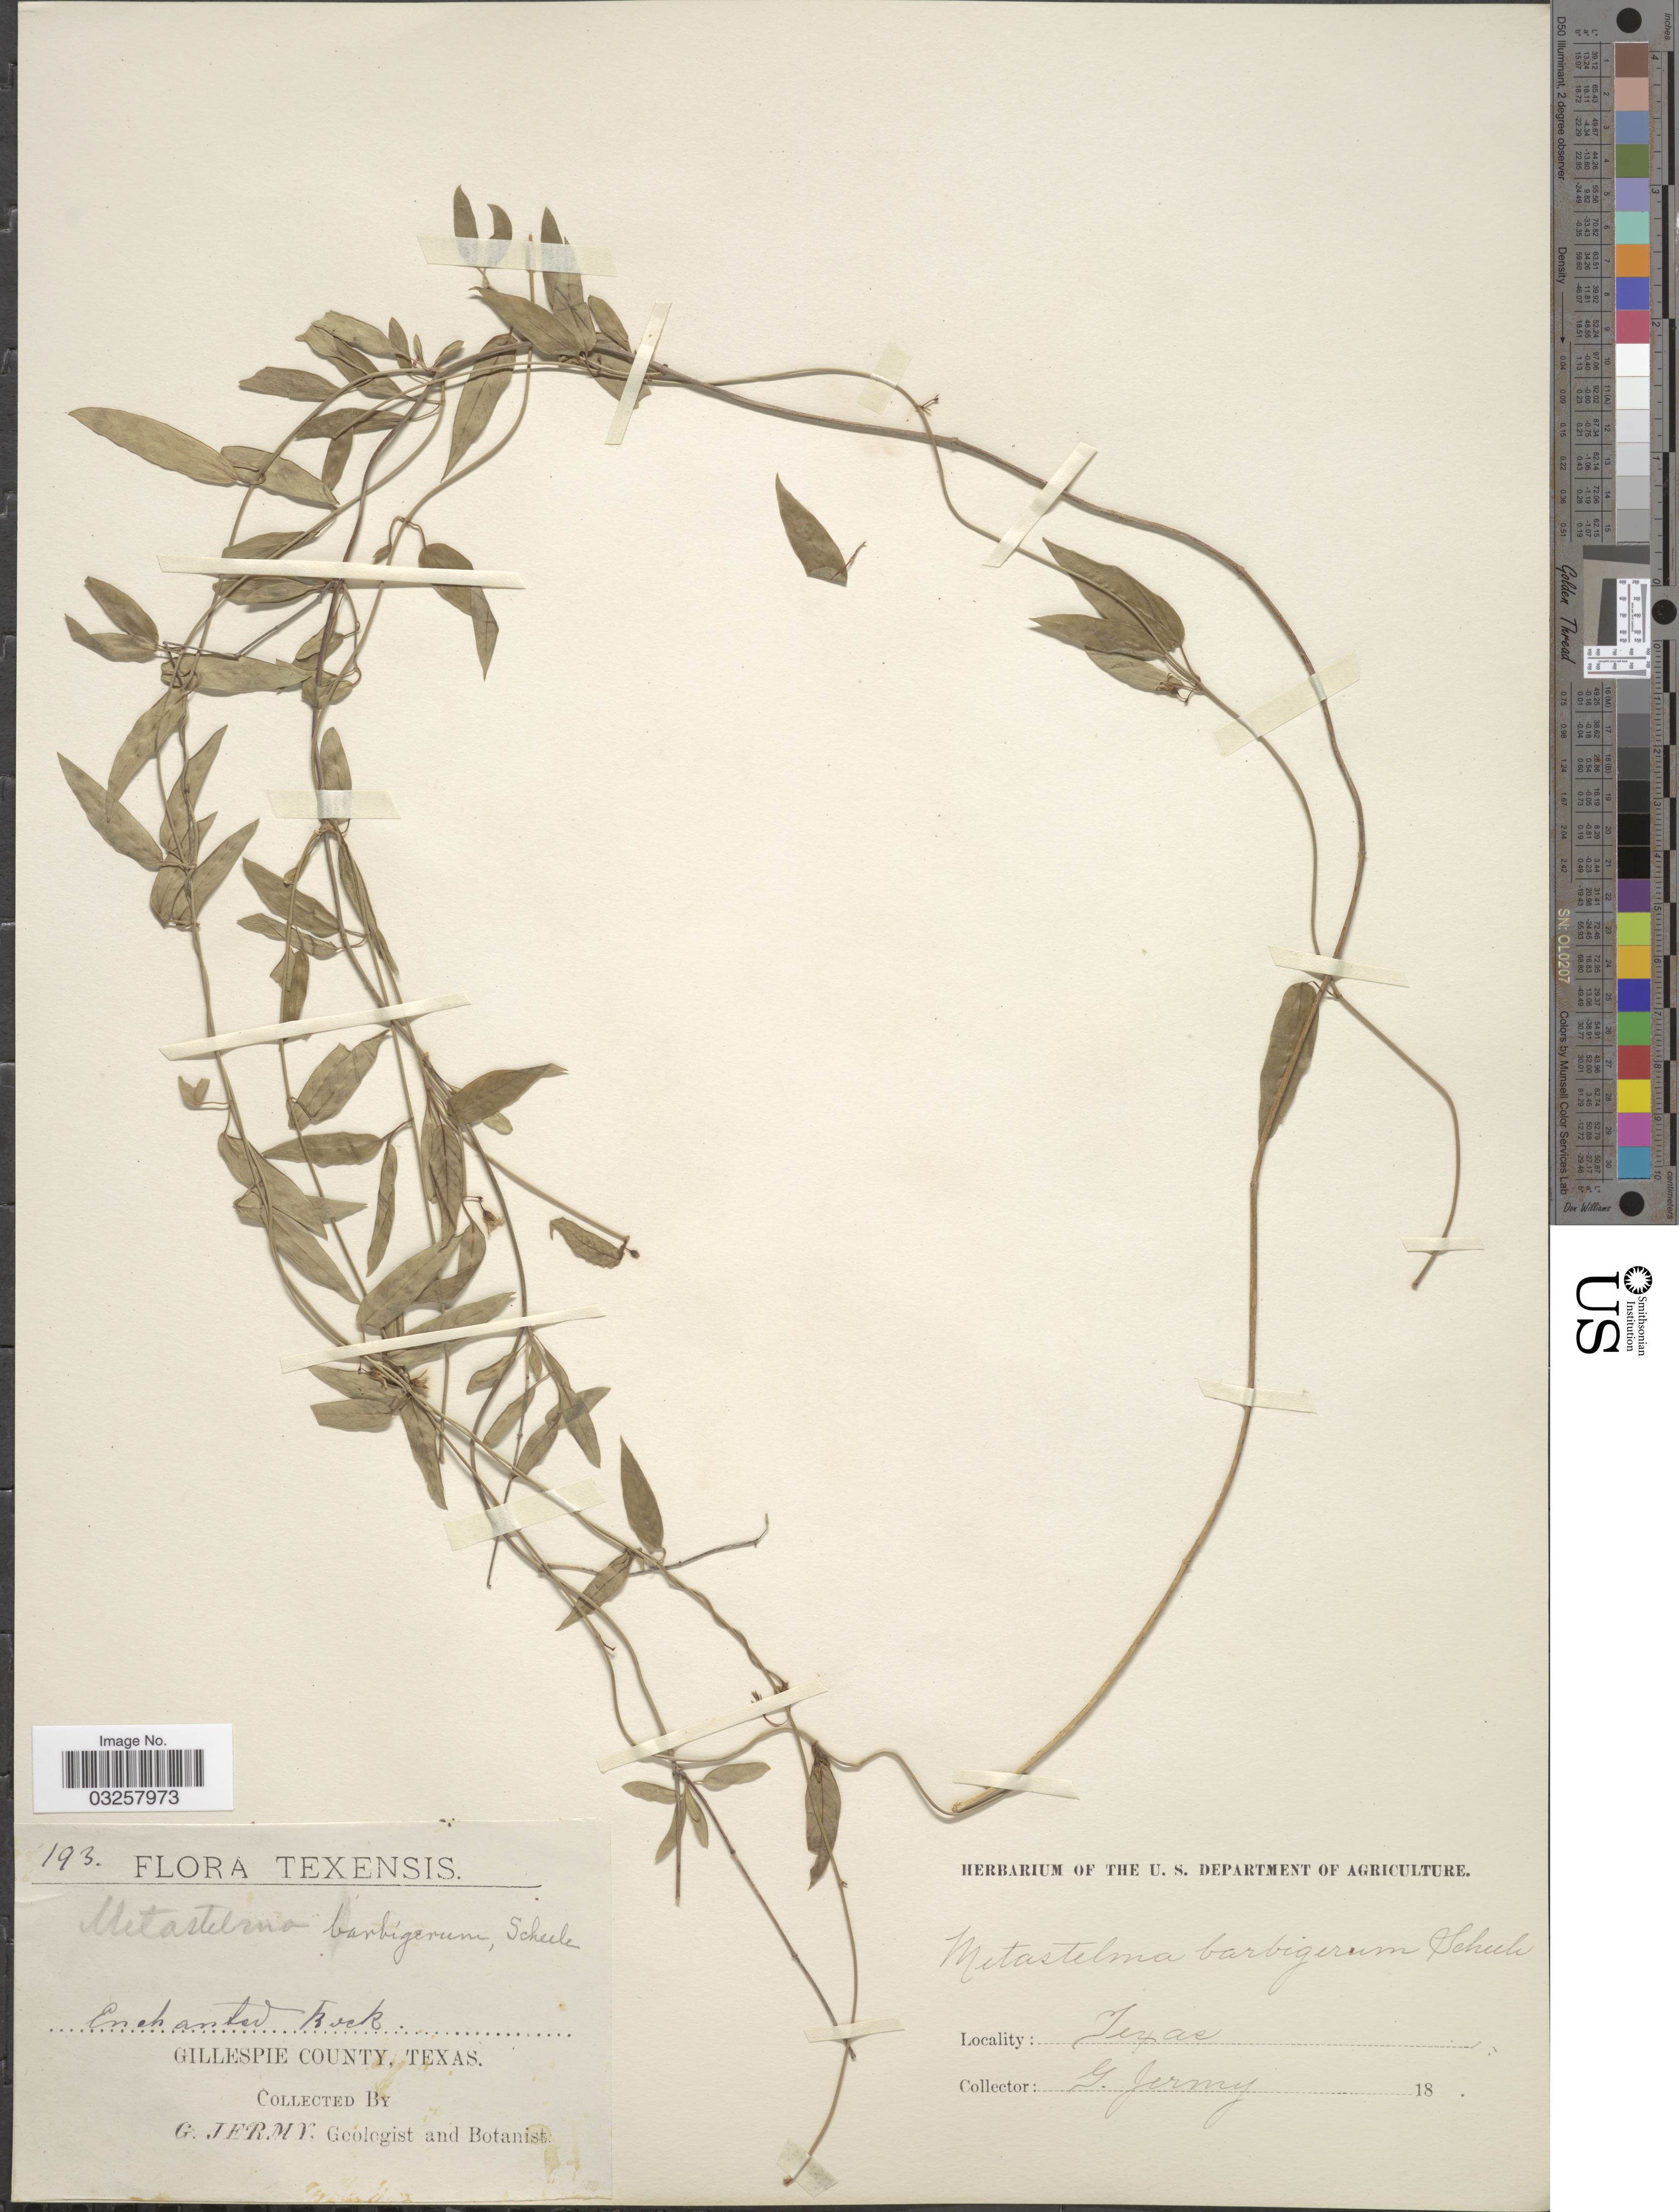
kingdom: Plantae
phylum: Tracheophyta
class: Magnoliopsida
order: Gentianales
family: Apocynaceae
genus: Metastelma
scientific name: Metastelma barbigerum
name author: Scheele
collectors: G. Jermy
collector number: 193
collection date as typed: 18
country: United States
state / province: Texas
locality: Enchanted Rock. Gillespie County.